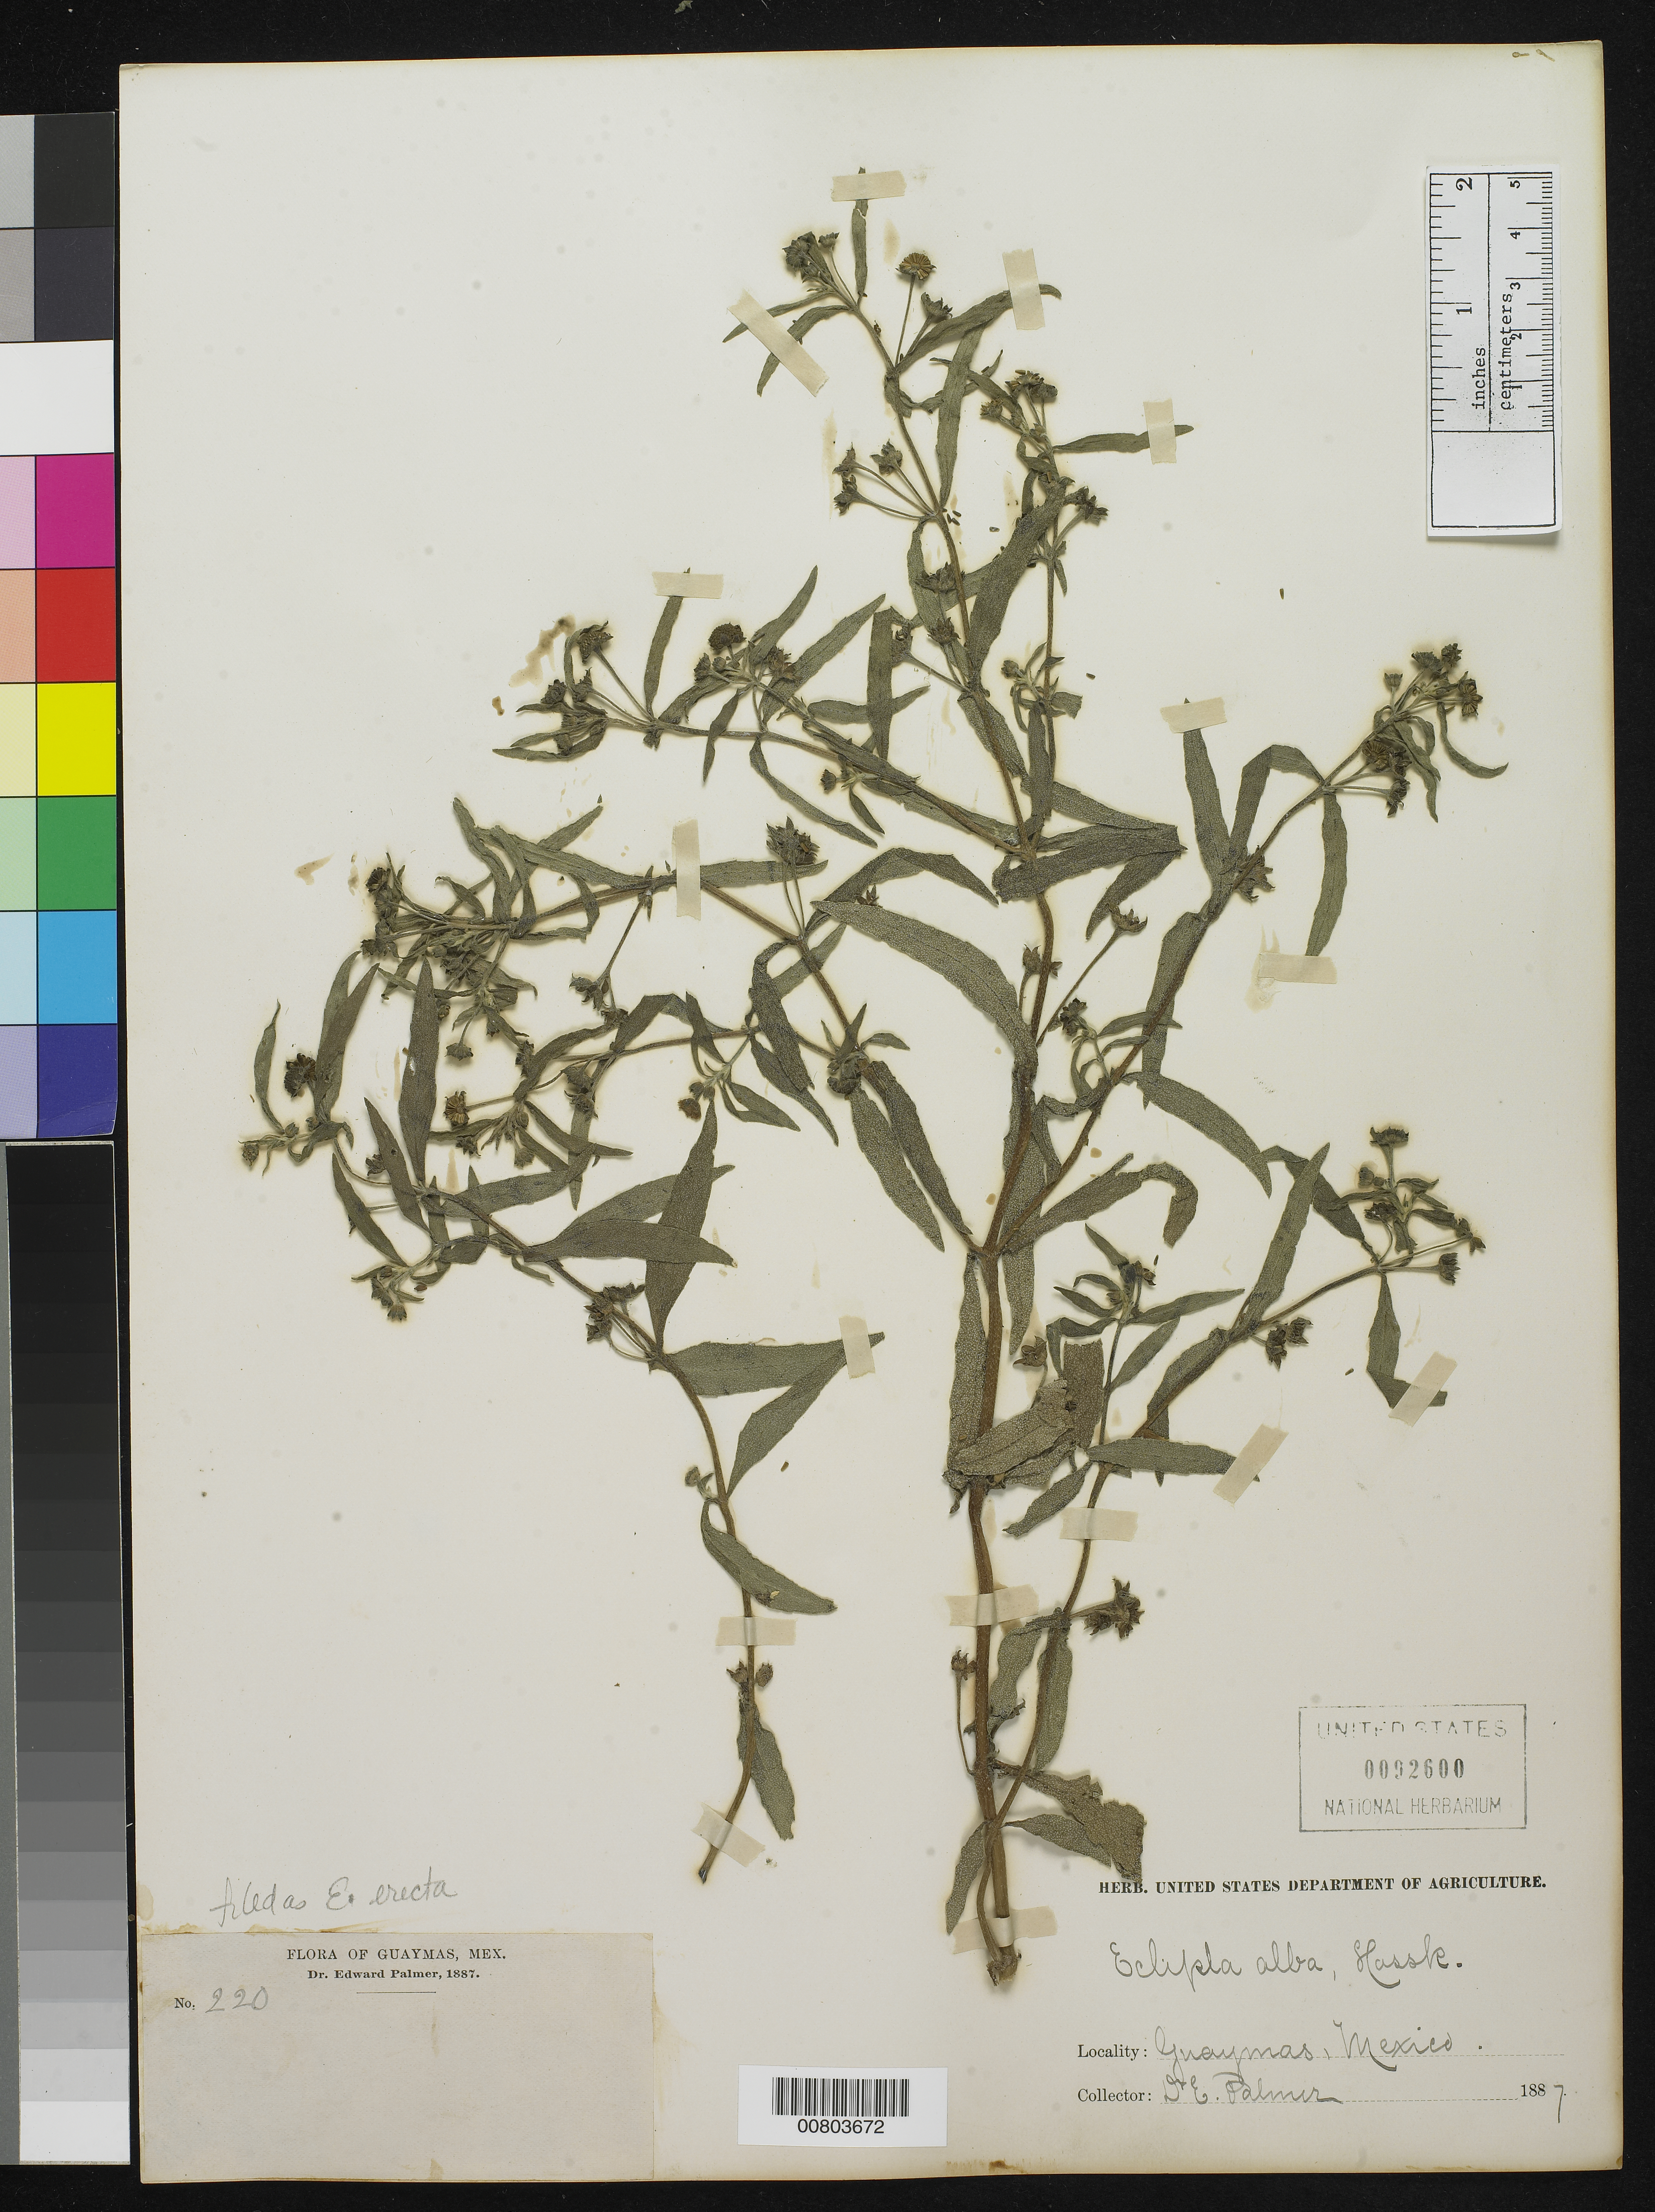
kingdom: Plantae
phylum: Tracheophyta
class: Magnoliopsida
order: Asterales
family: Asteraceae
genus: Eclipta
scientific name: Eclipta alba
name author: (L.) Hassk.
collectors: E. Palmer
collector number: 220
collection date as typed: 1887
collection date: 1887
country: Mexico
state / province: Sonora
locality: Guaymas, Sonora.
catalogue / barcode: US 92600